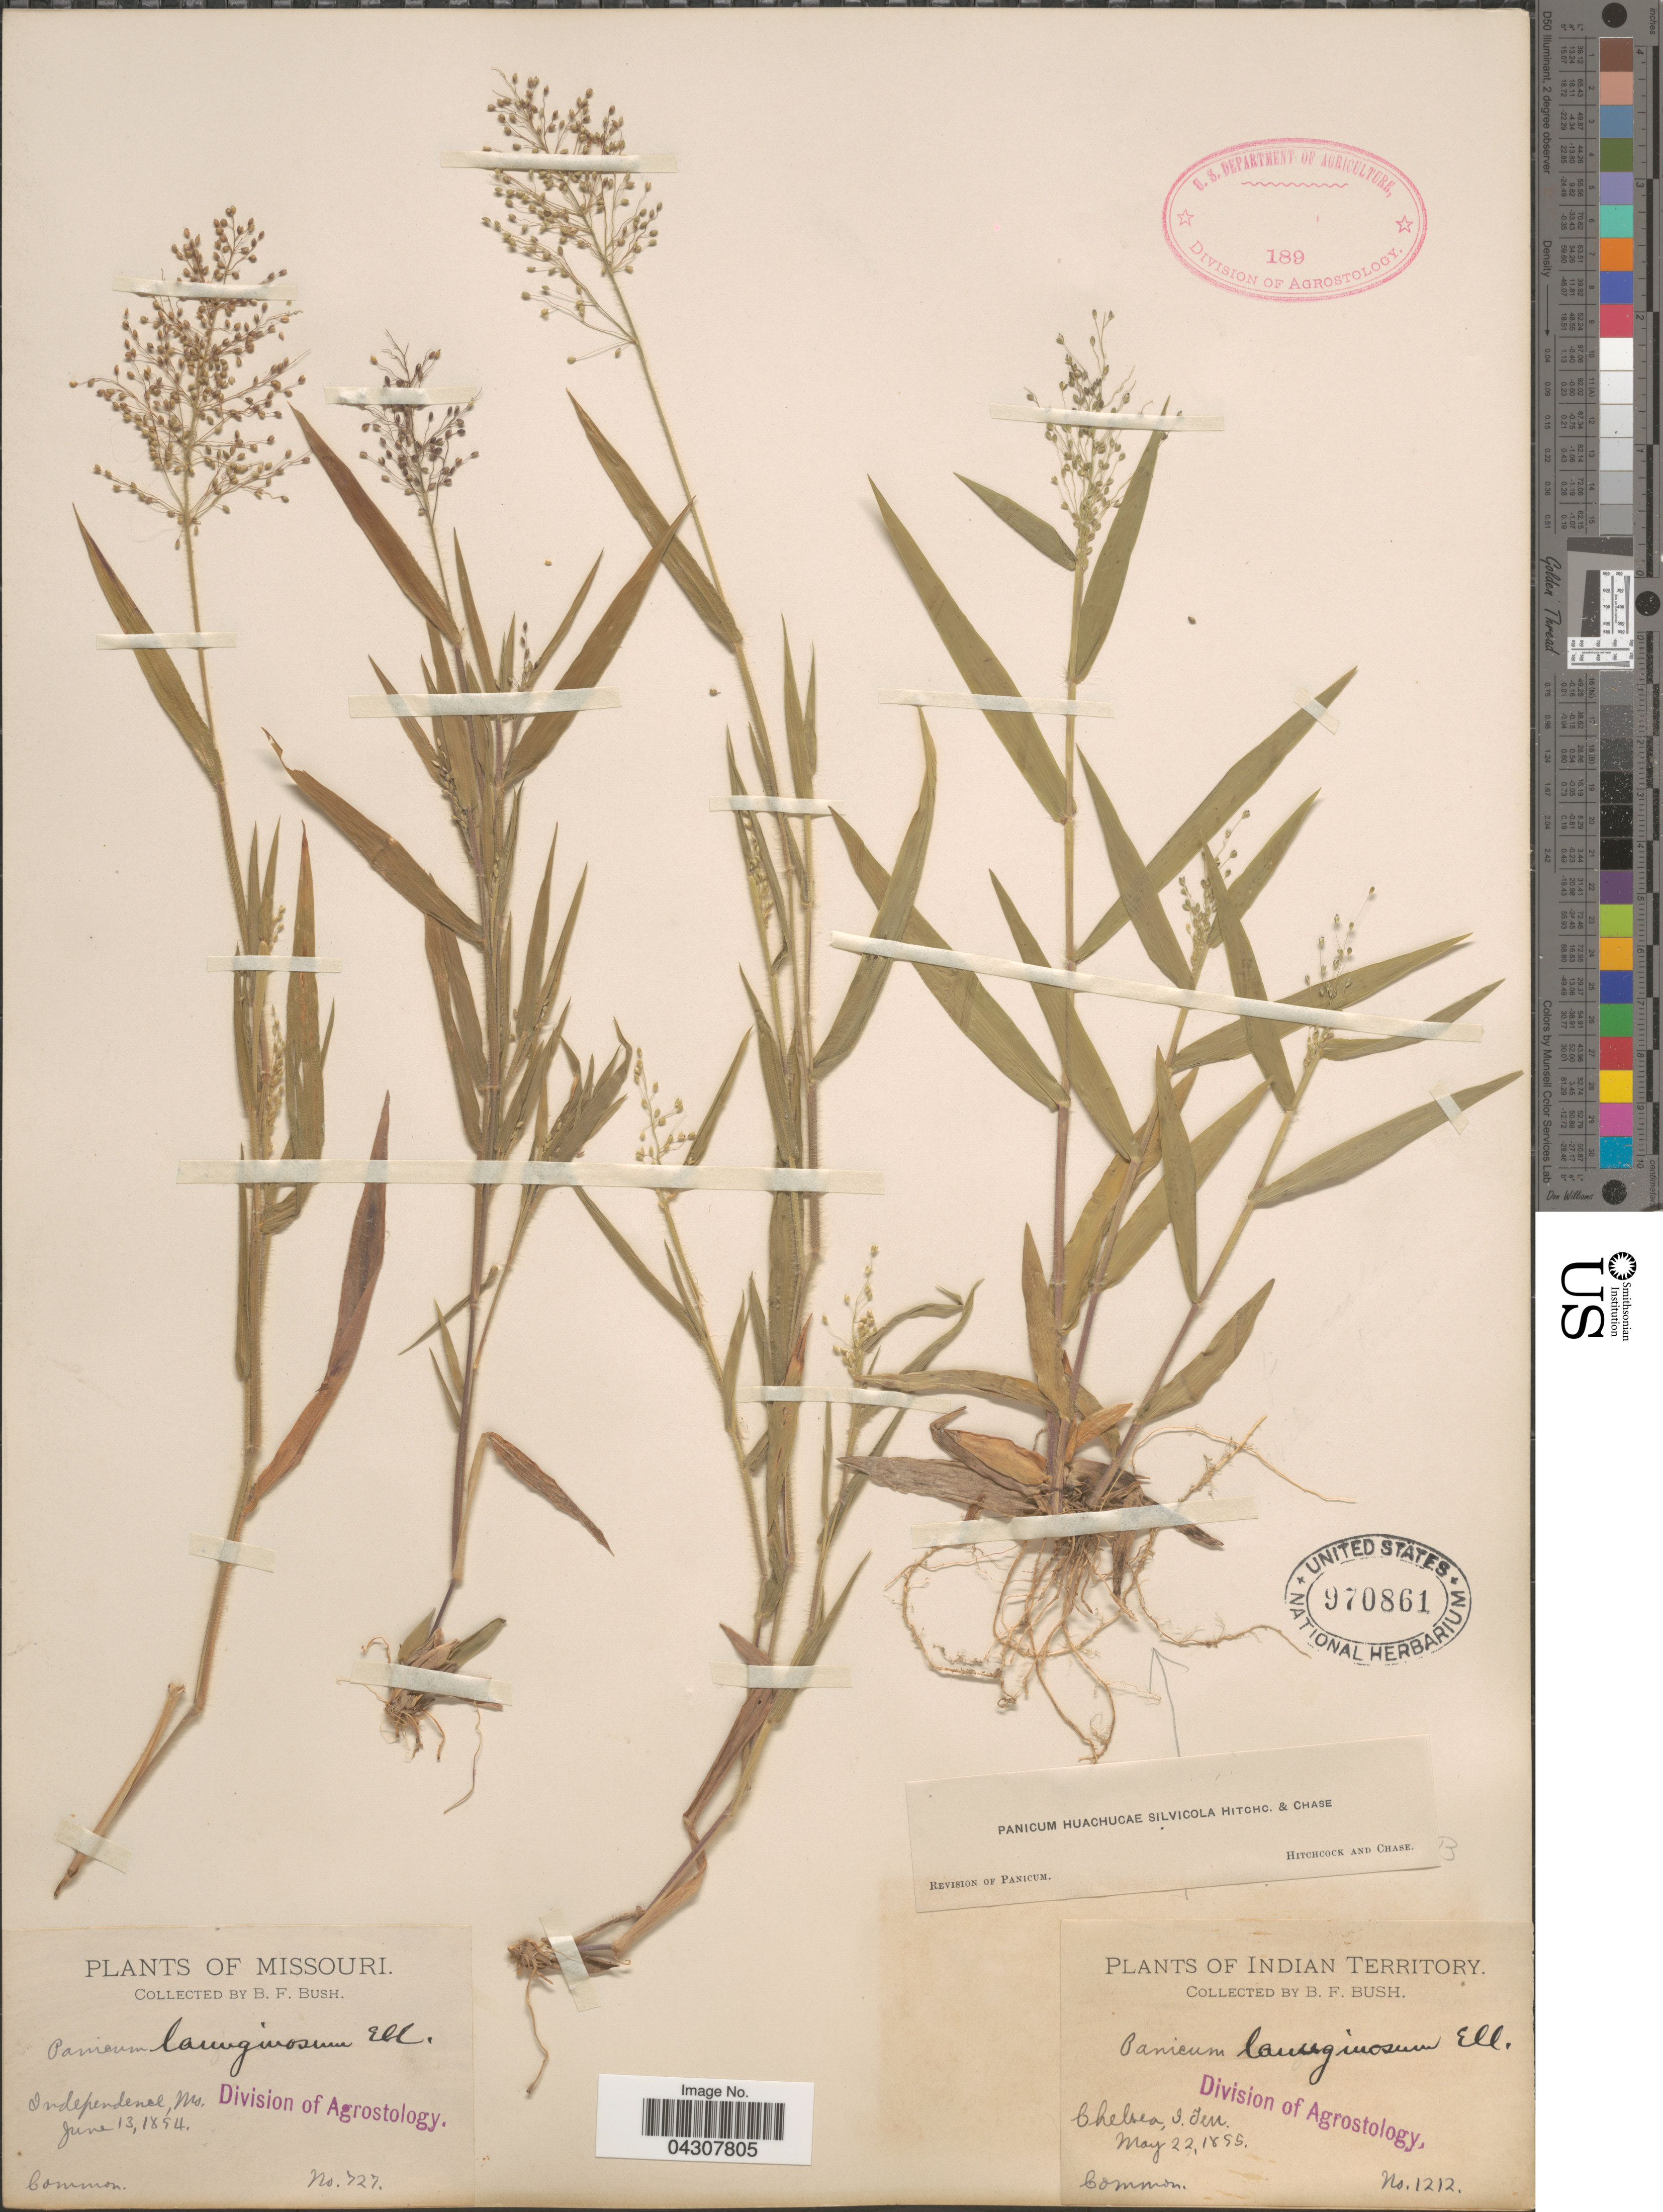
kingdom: Plantae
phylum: Tracheophyta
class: Liliopsida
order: Poales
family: Poaceae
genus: Dichanthelium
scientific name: Dichanthelium acuminatum var. acuminatum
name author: (Sw.) Gould & C.A. Clark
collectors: B. F. Bush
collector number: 1212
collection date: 1895-05-22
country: United States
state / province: Oklahoma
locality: Indian Territory. Chelsea.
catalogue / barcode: US 970861